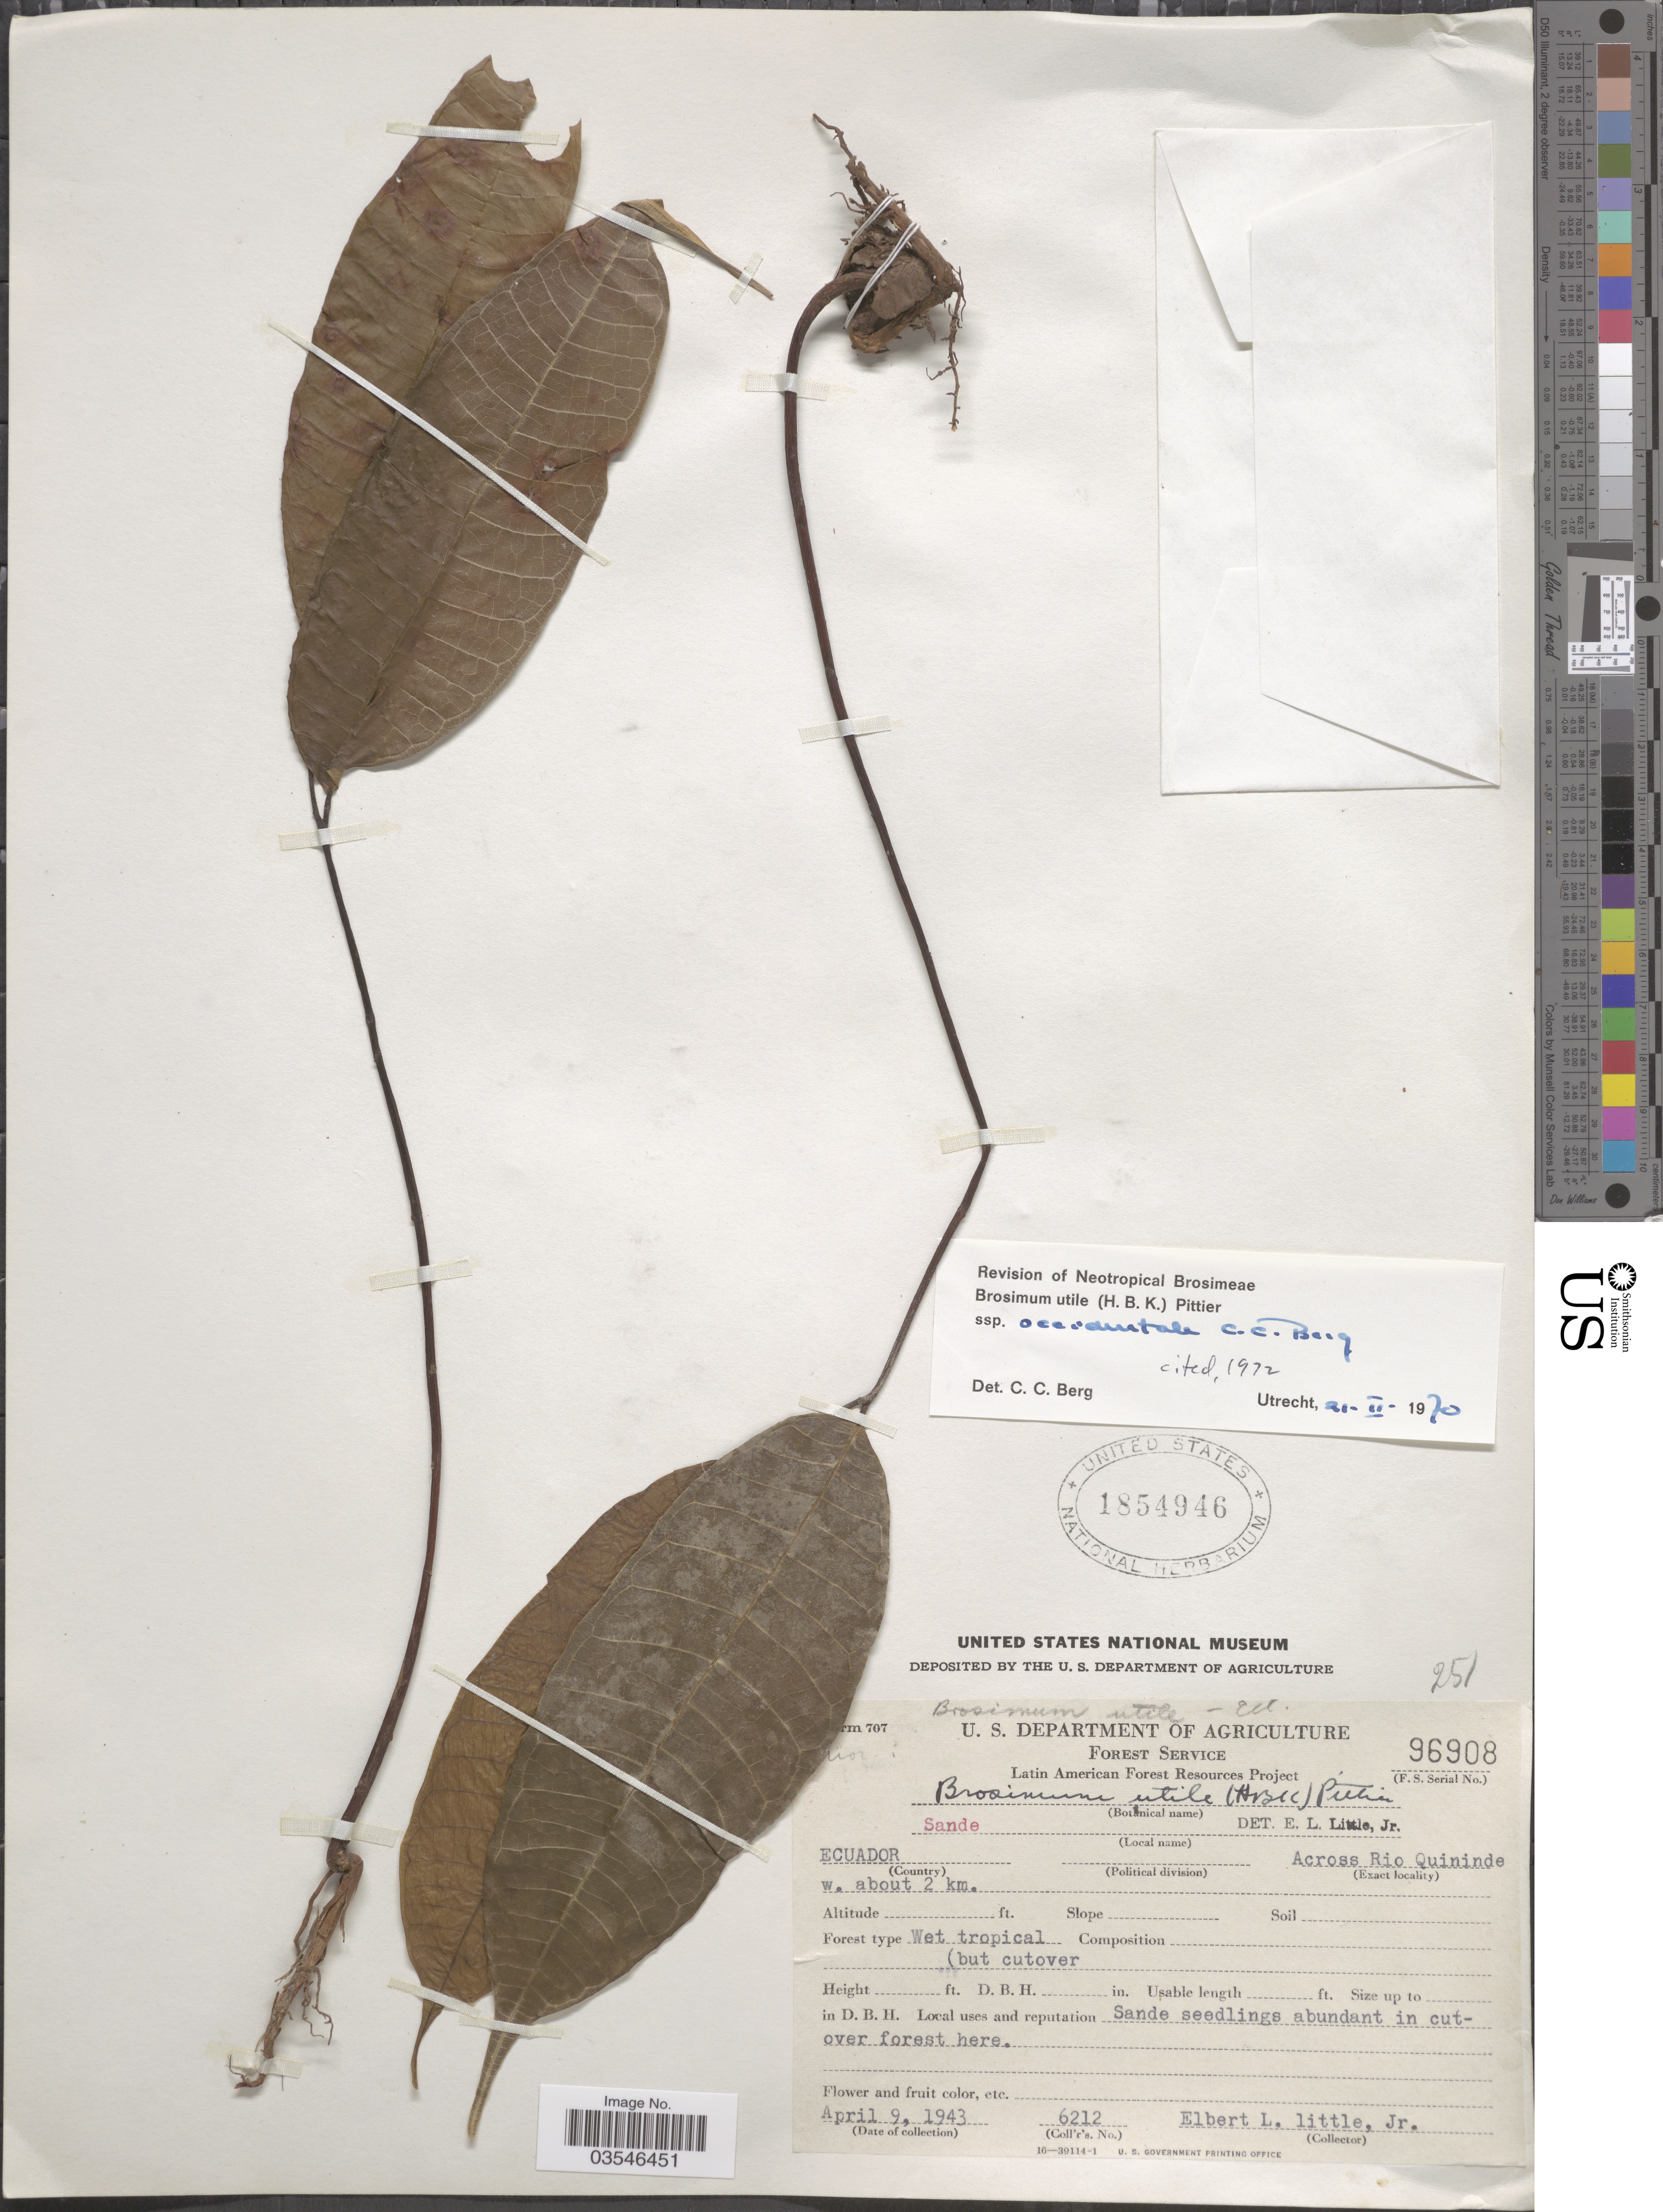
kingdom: Plantae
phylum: Tracheophyta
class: Magnoliopsida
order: Rosales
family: Moraceae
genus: Brosimum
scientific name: Brosimum utile subsp. occidentale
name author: C.C. Berg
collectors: E. L. Little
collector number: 6212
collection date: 1943-04-09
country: Ecuador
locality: Across Rio Quininde w. about 2 km.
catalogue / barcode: US 1854946